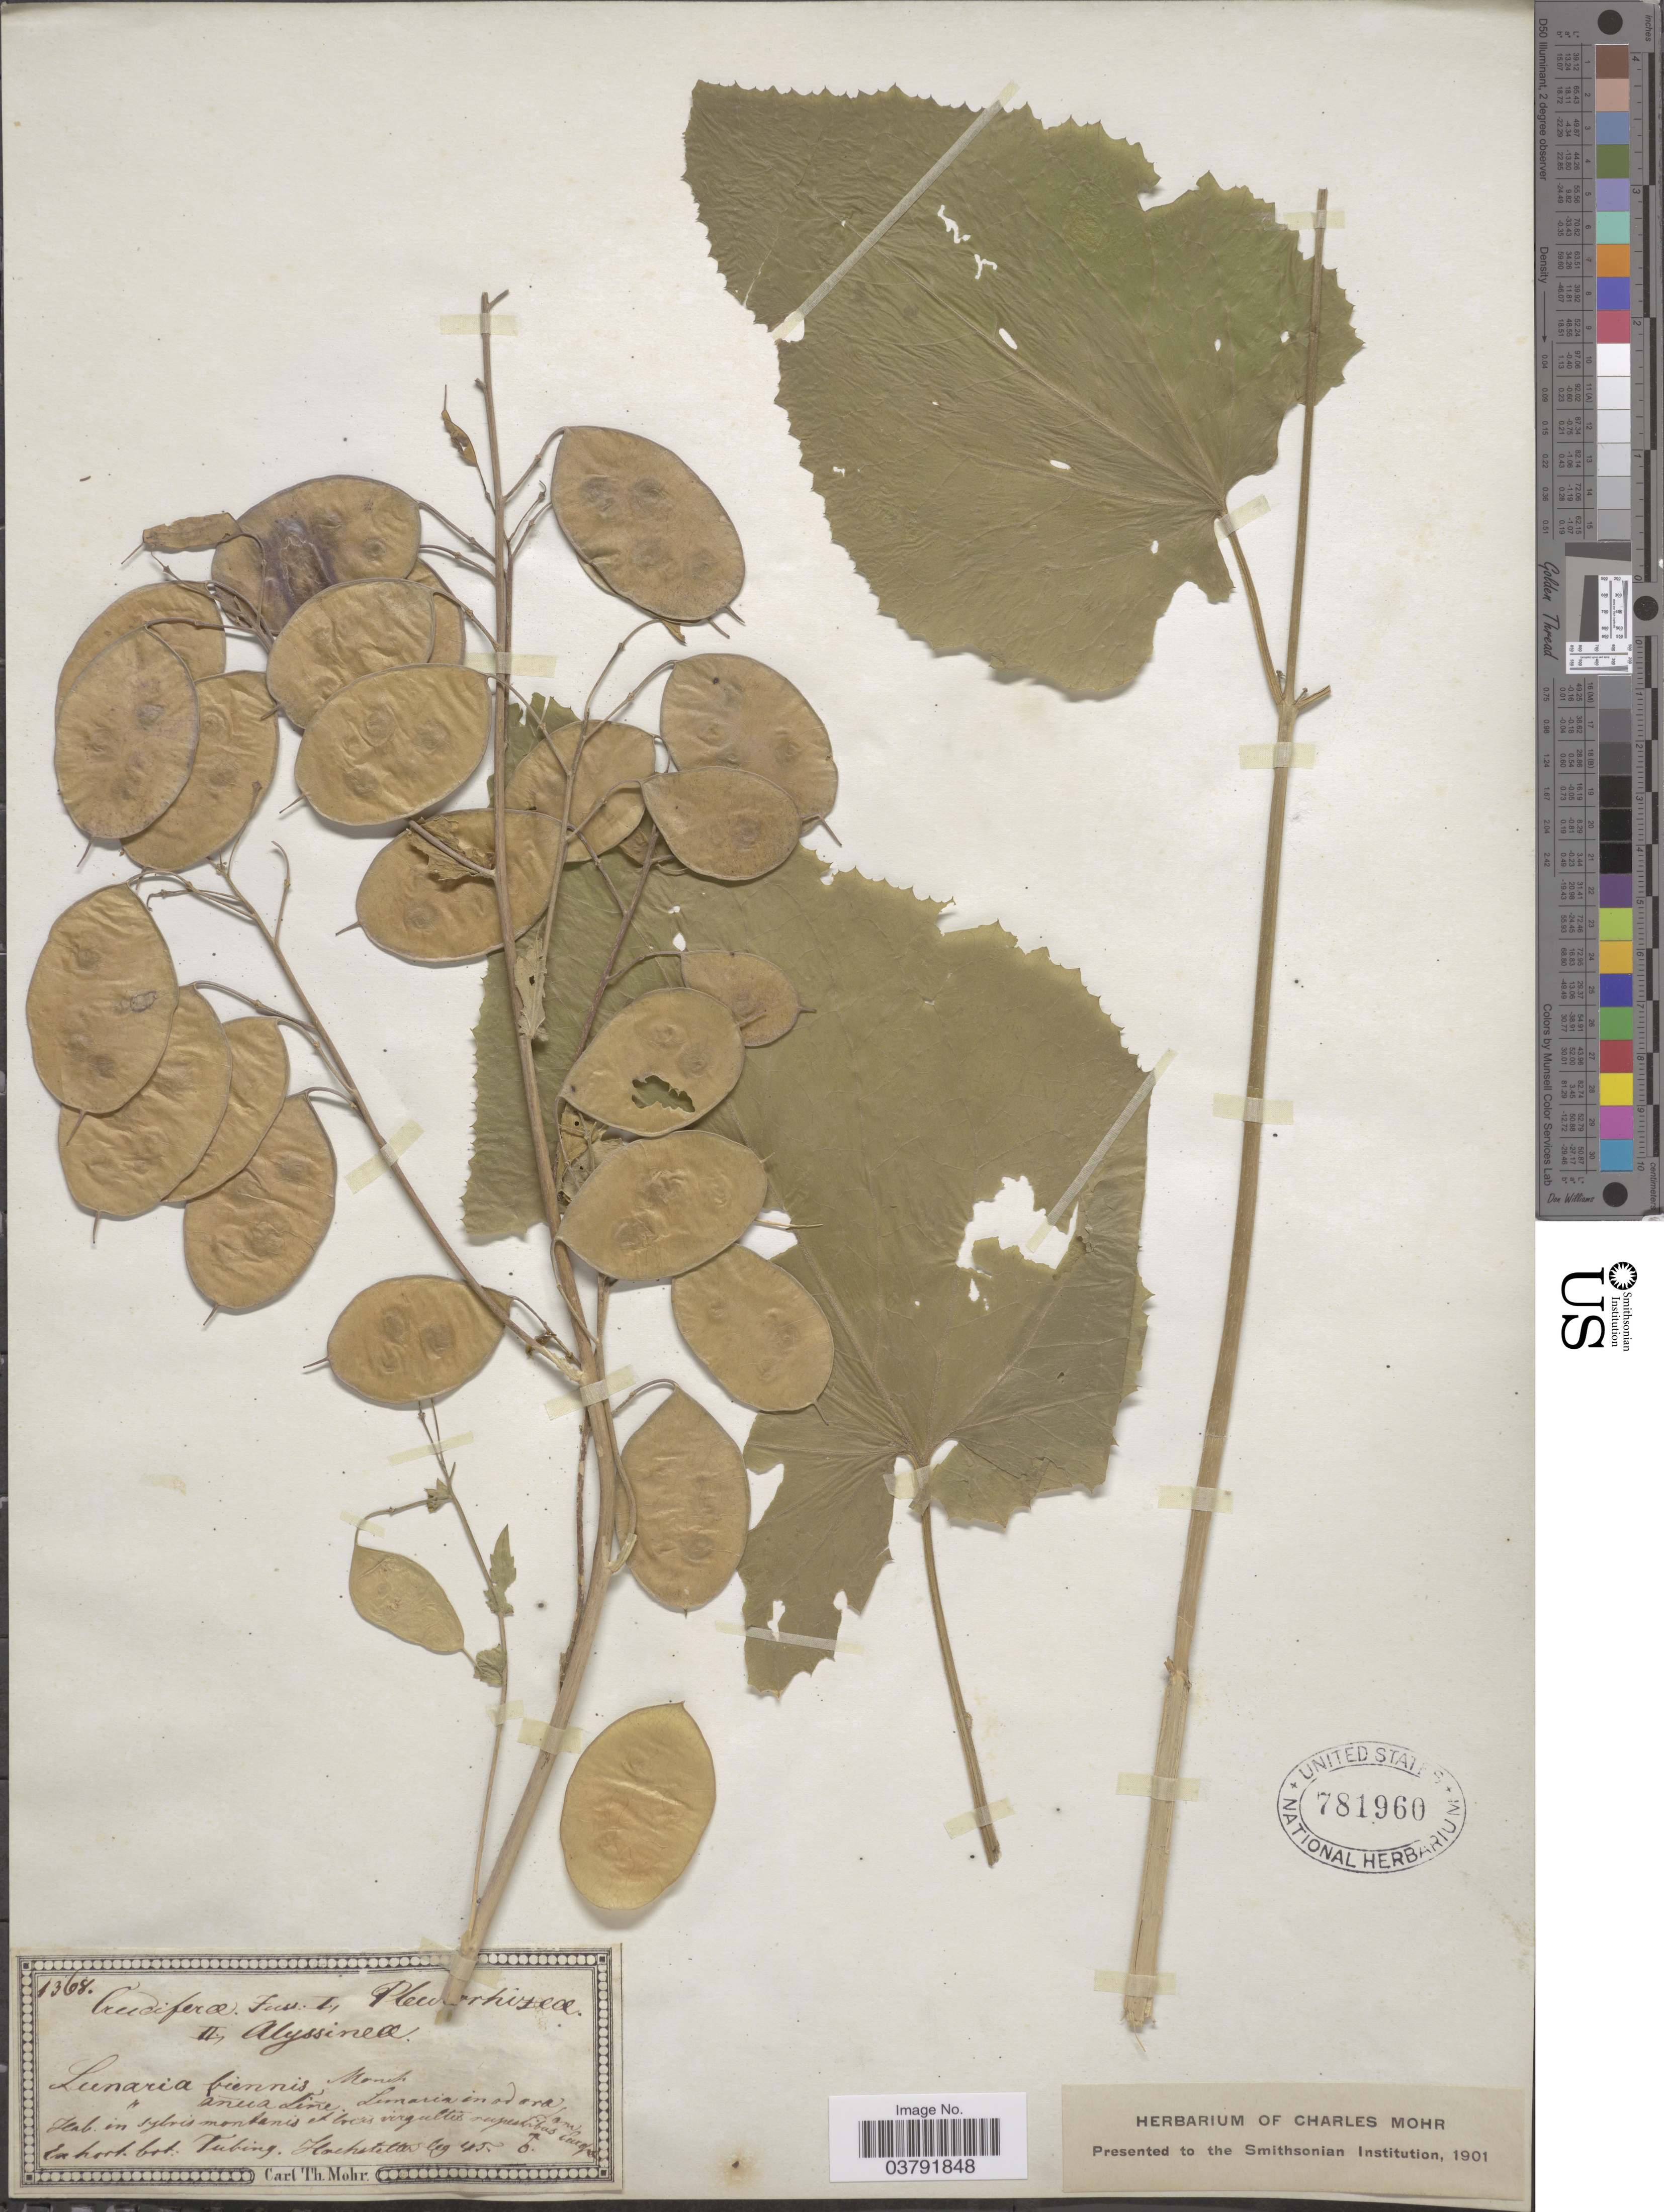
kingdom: Plantae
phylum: Tracheophyta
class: Magnoliopsida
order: Brassicales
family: Brassicaceae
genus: Lunaria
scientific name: Lunaria biennis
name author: Moench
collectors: -. Hochstetter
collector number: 1368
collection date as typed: Transcribed d/m/y: //45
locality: Europe.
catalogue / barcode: US 781960